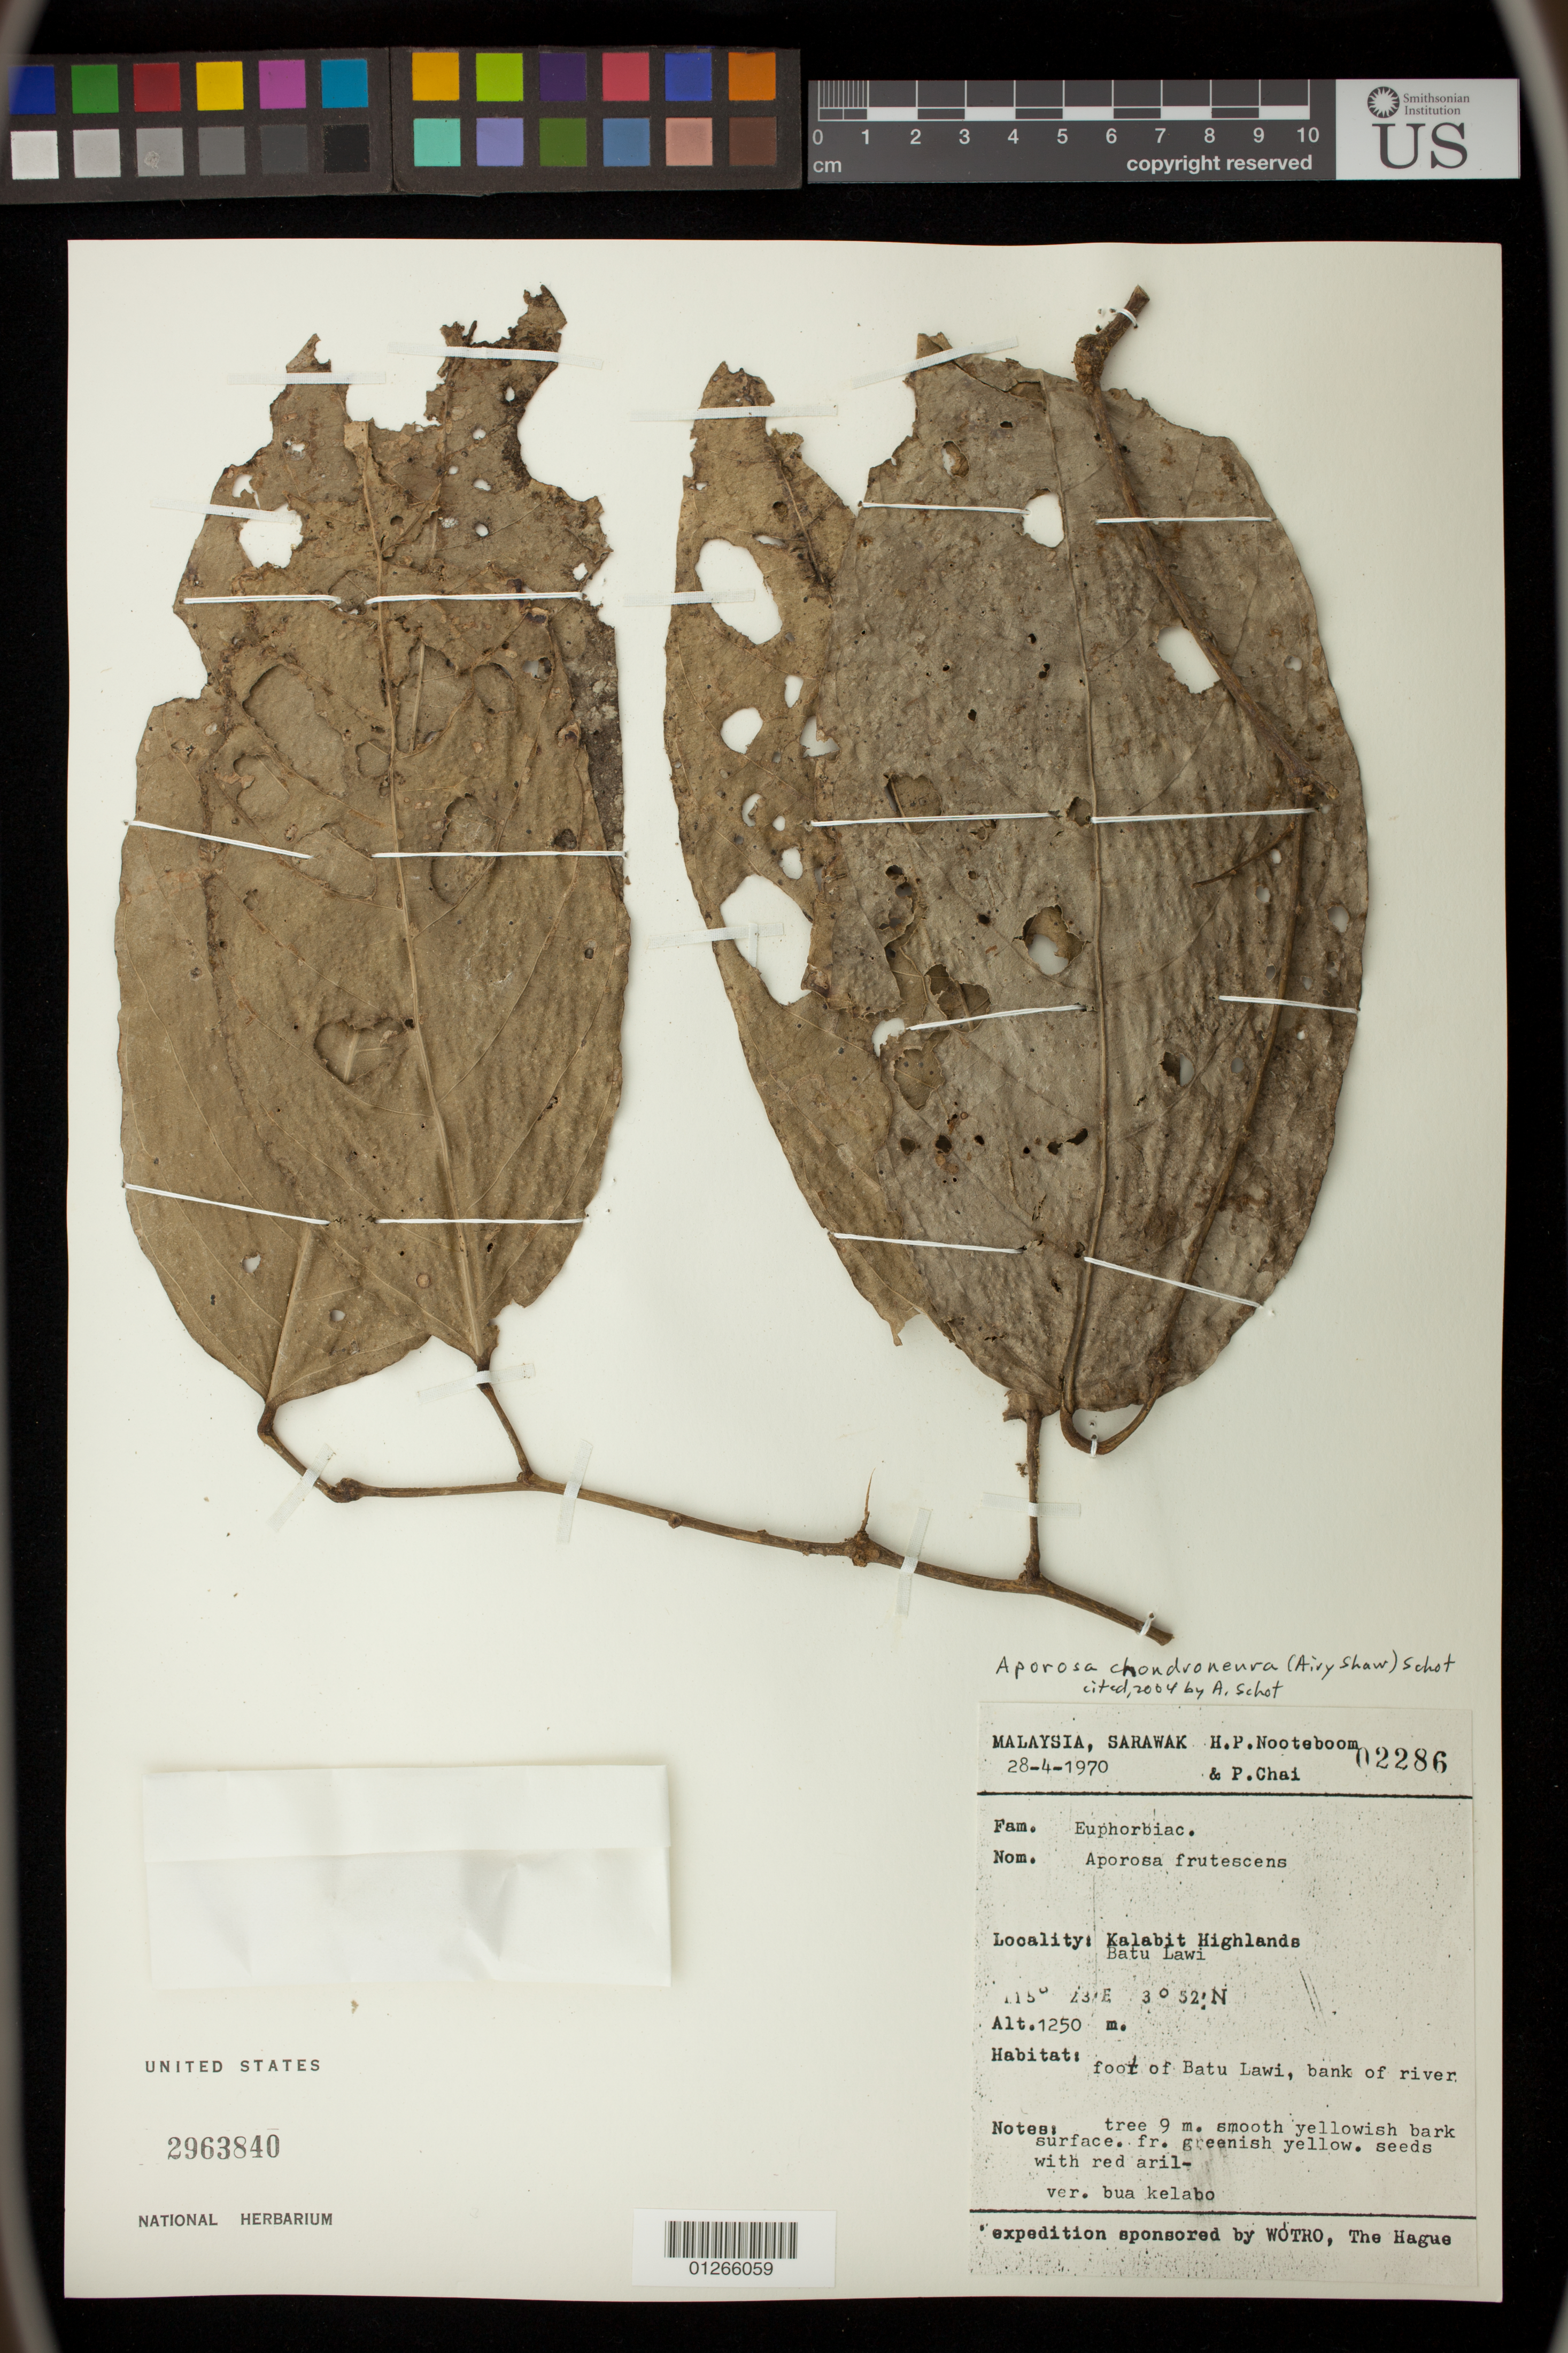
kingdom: Plantae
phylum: Tracheophyta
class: Magnoliopsida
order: Malpighiales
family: Phyllanthaceae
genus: Aporosa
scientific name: Aporosa chondroneura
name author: (Airy Shaw) A. Schott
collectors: H. P. Nooteboom & P. Chai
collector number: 02286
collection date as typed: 28 Apr 1970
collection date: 1970-04-28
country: Malaysia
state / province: Sarawak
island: Borneo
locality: Kalabit highlands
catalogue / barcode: US 2963840